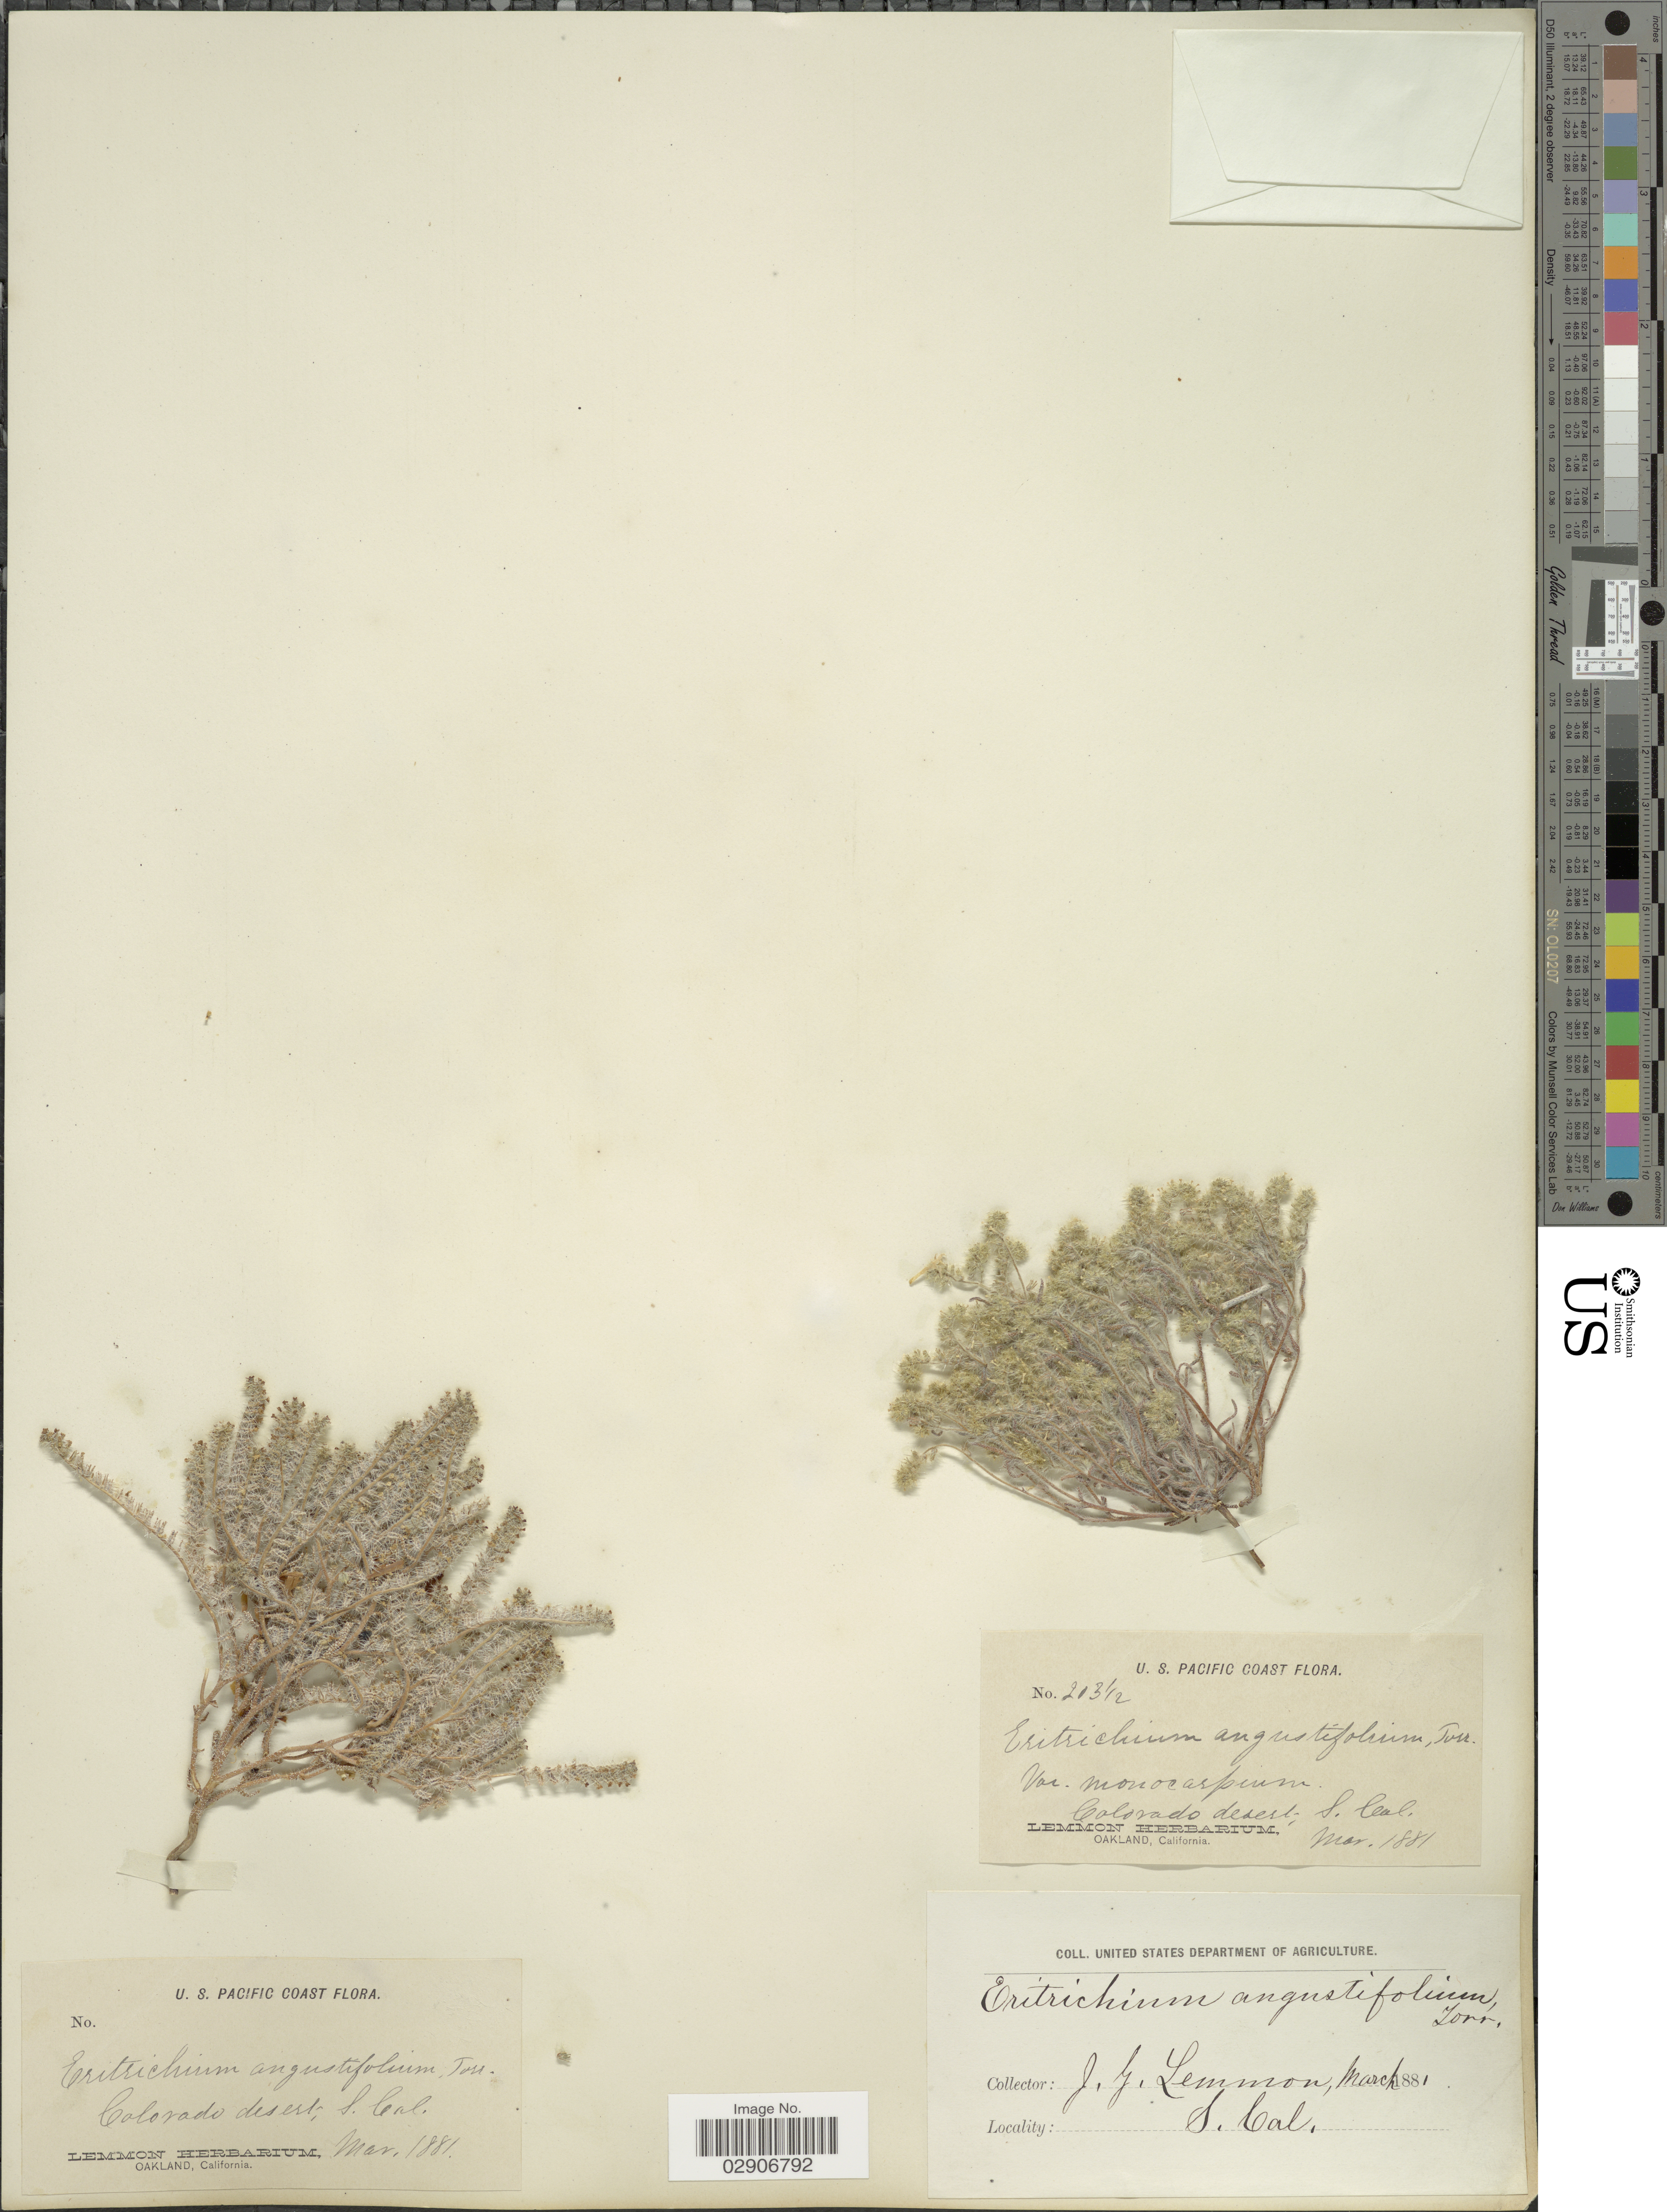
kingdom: Plantae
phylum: Tracheophyta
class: Magnoliopsida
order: Boraginales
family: Boraginaceae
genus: Cryptantha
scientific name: Cryptantha angustifolia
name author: (Torr.) Greene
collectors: J. Lemmon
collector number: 213½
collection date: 1881-03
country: United States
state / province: California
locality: U. S. Pacific Coast. Colorado desert, S. Cal.